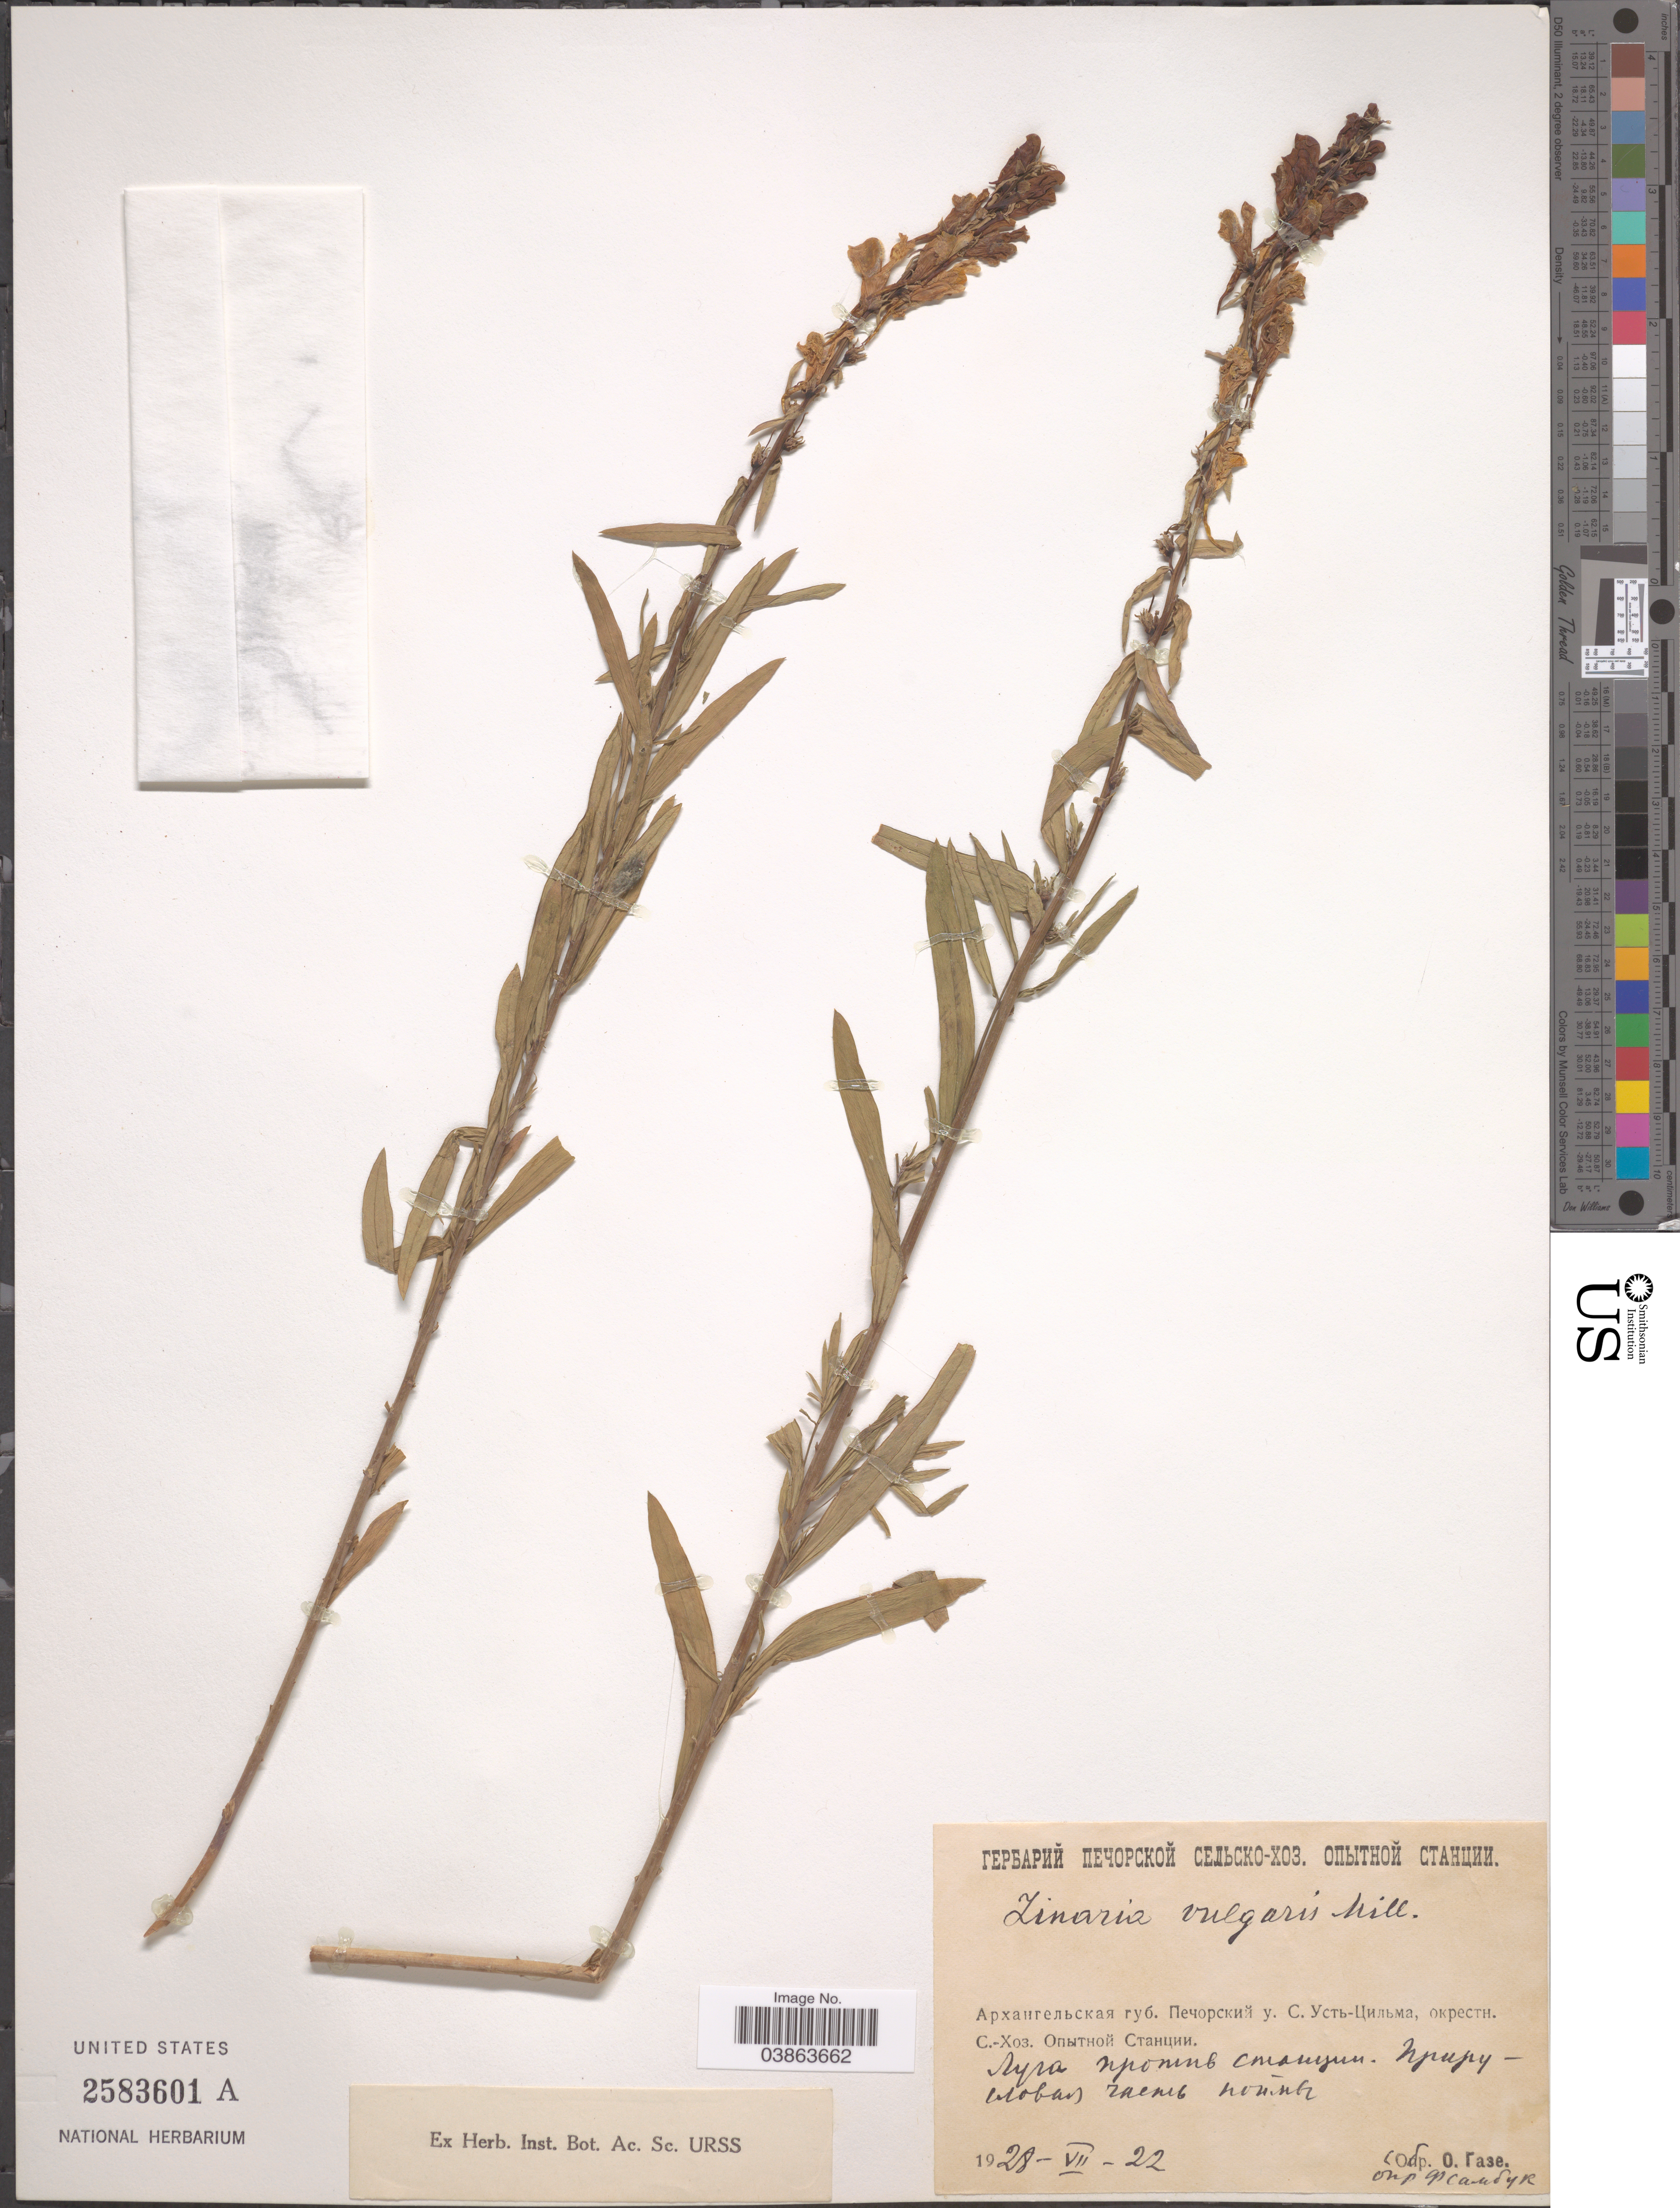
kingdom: Plantae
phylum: Tracheophyta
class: Magnoliopsida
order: Lamiales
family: Plantaginaceae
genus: Linaria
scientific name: Linaria vulgaris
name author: Mill.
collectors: X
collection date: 1928-07-22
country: Russian Federation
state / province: Komi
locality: vicinity of Ust-Tsilma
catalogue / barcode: US 2583601A